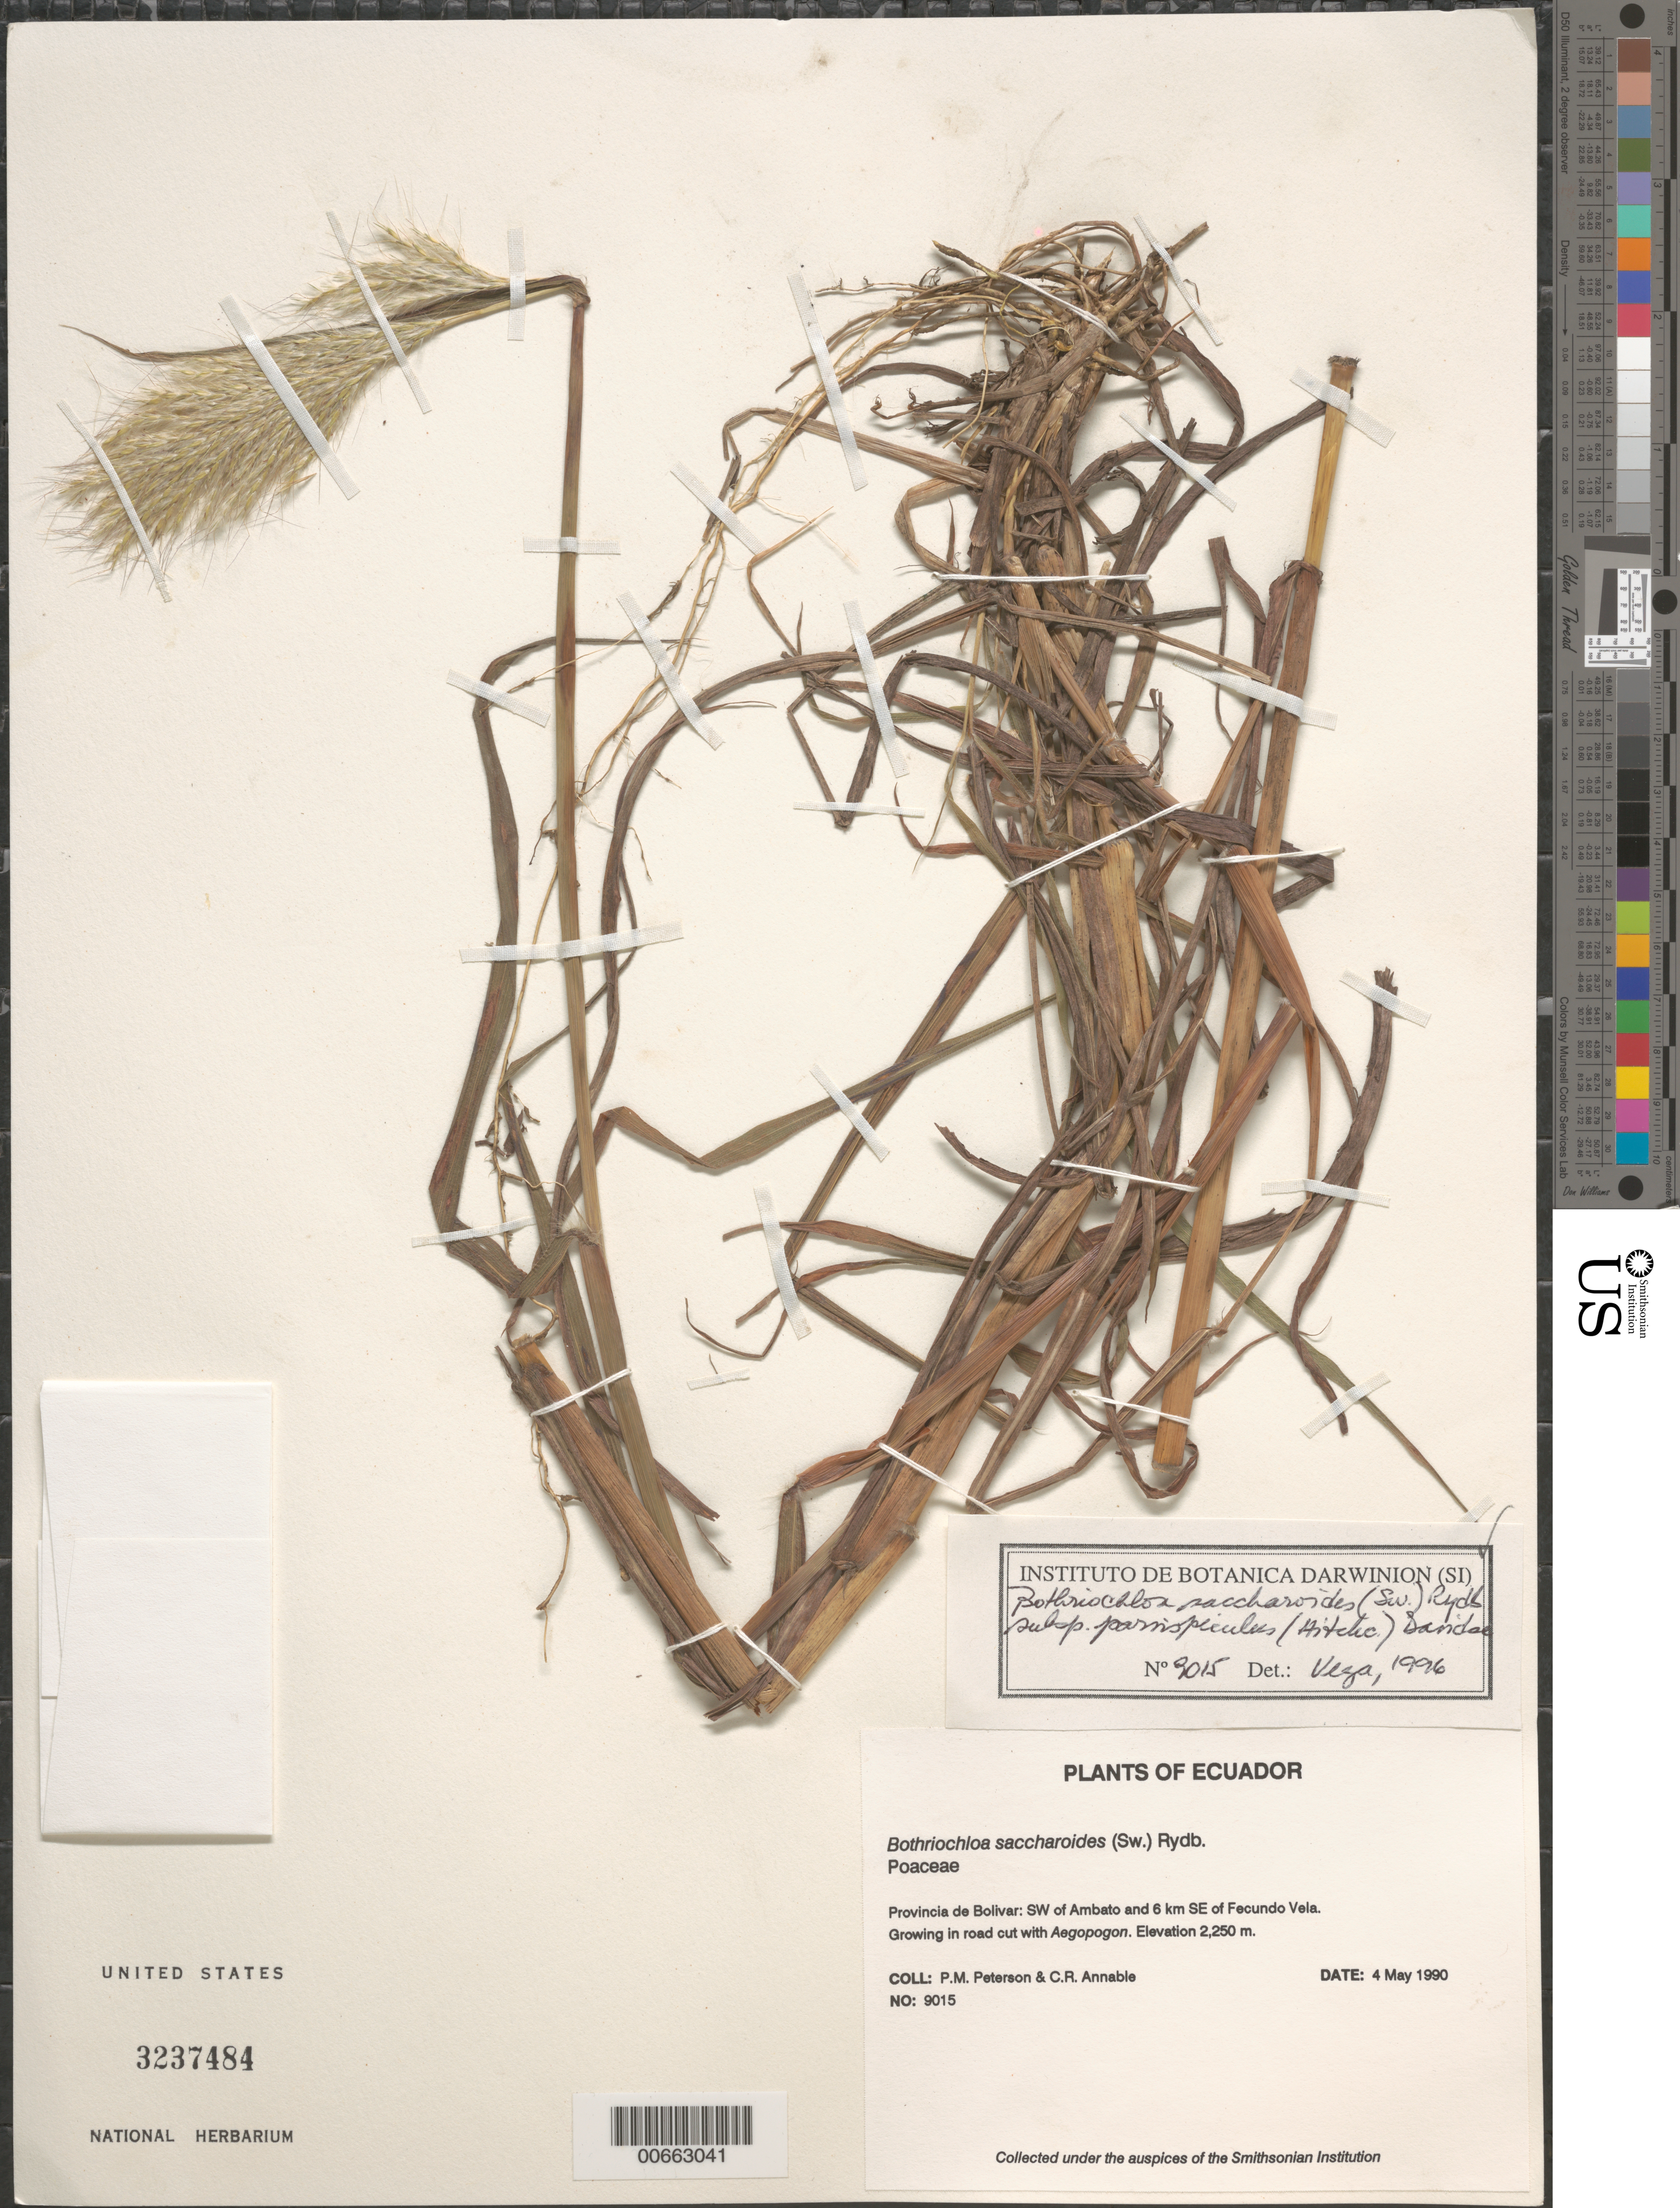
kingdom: Plantae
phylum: Tracheophyta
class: Liliopsida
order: Poales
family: Poaceae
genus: Bothriochloa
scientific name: Bothriochloa saccharoides subsp. parvispiculus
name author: (Hitchc.) Davidse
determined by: Vega, --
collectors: P. M. Peterson & C. R. Annable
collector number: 09015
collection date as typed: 04 May 1990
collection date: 1990-05-04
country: Ecuador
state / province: Bolivar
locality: SW of Ambato and 6 km SE of Fecundo Vela.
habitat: Growing in road cut with Aegopogon.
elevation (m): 2250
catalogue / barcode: US 3237484